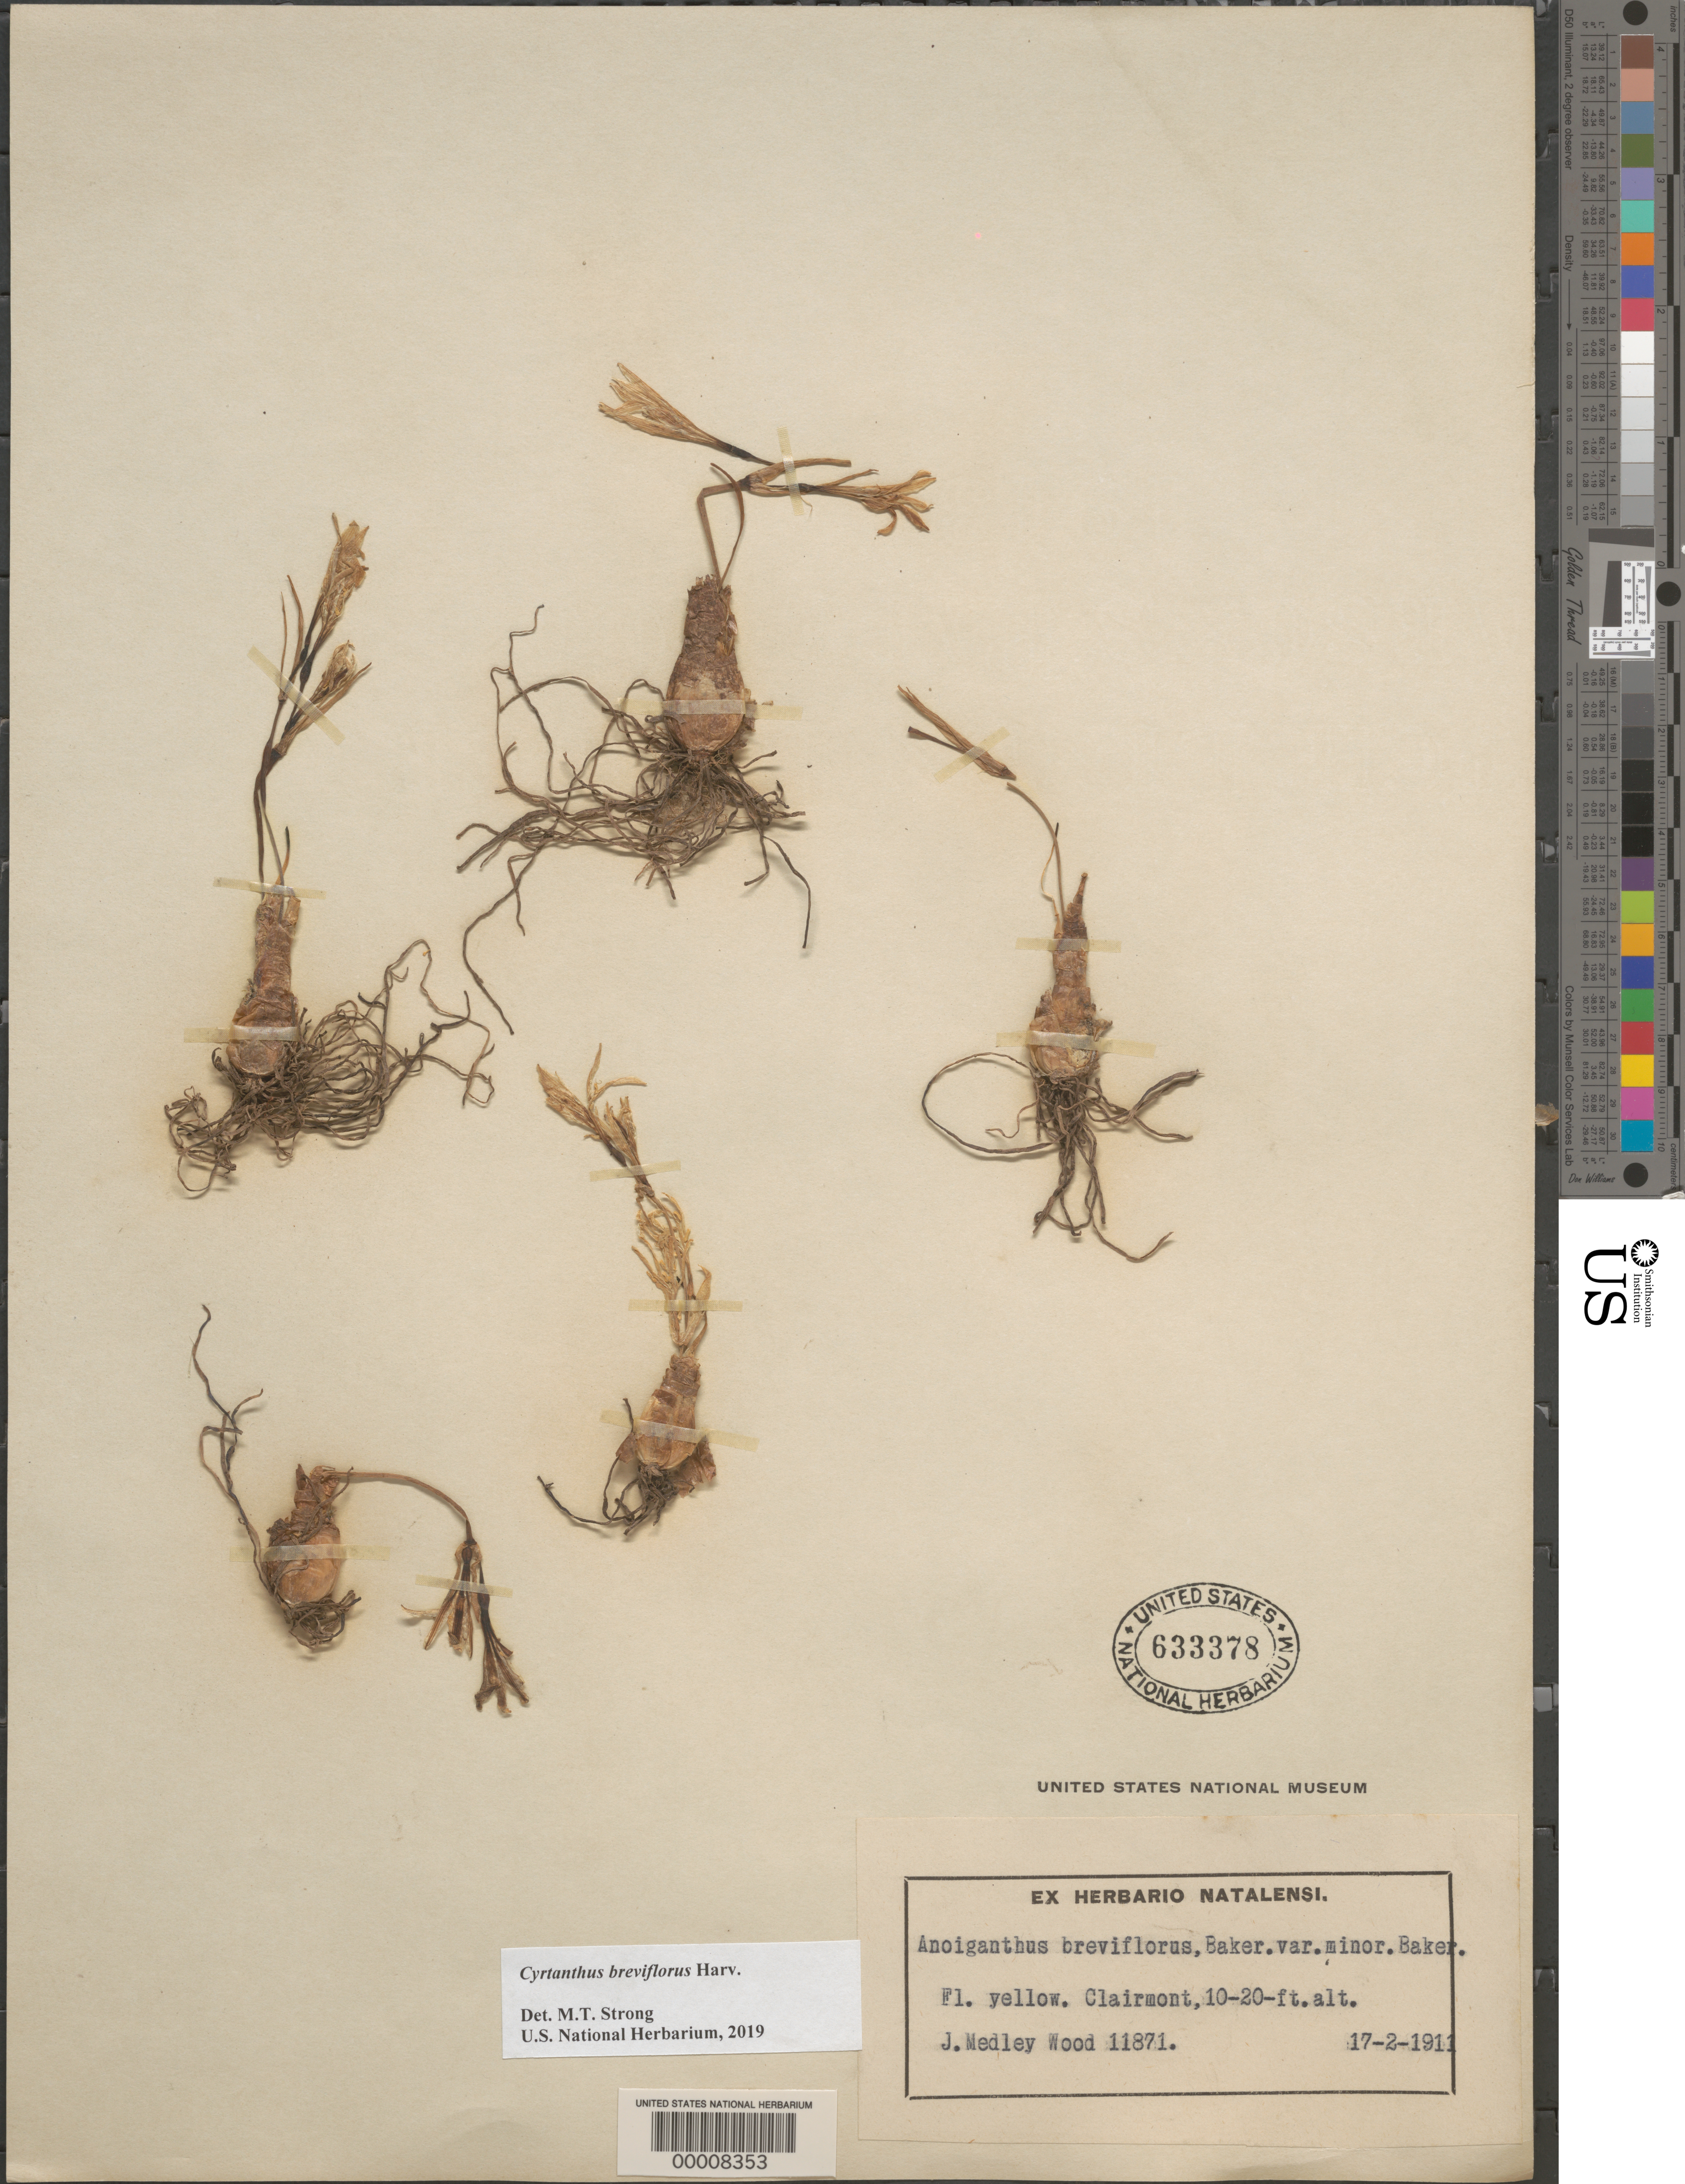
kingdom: Plantae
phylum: Tracheophyta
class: Liliopsida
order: Asparagales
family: Amaryllidaceae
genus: Cyrtanthus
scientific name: Cyrtanthus breviflorus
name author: Harv.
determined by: Strong, Mark T., (BOT), Smithsonian Institution - National Museum of Natural History (UNITED STATES)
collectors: J. M. Wood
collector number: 11871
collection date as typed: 17 Feb 1911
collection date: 1911-02-17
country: South Africa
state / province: KwaZulu-Natal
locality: Clairmont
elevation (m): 3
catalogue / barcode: US 633378